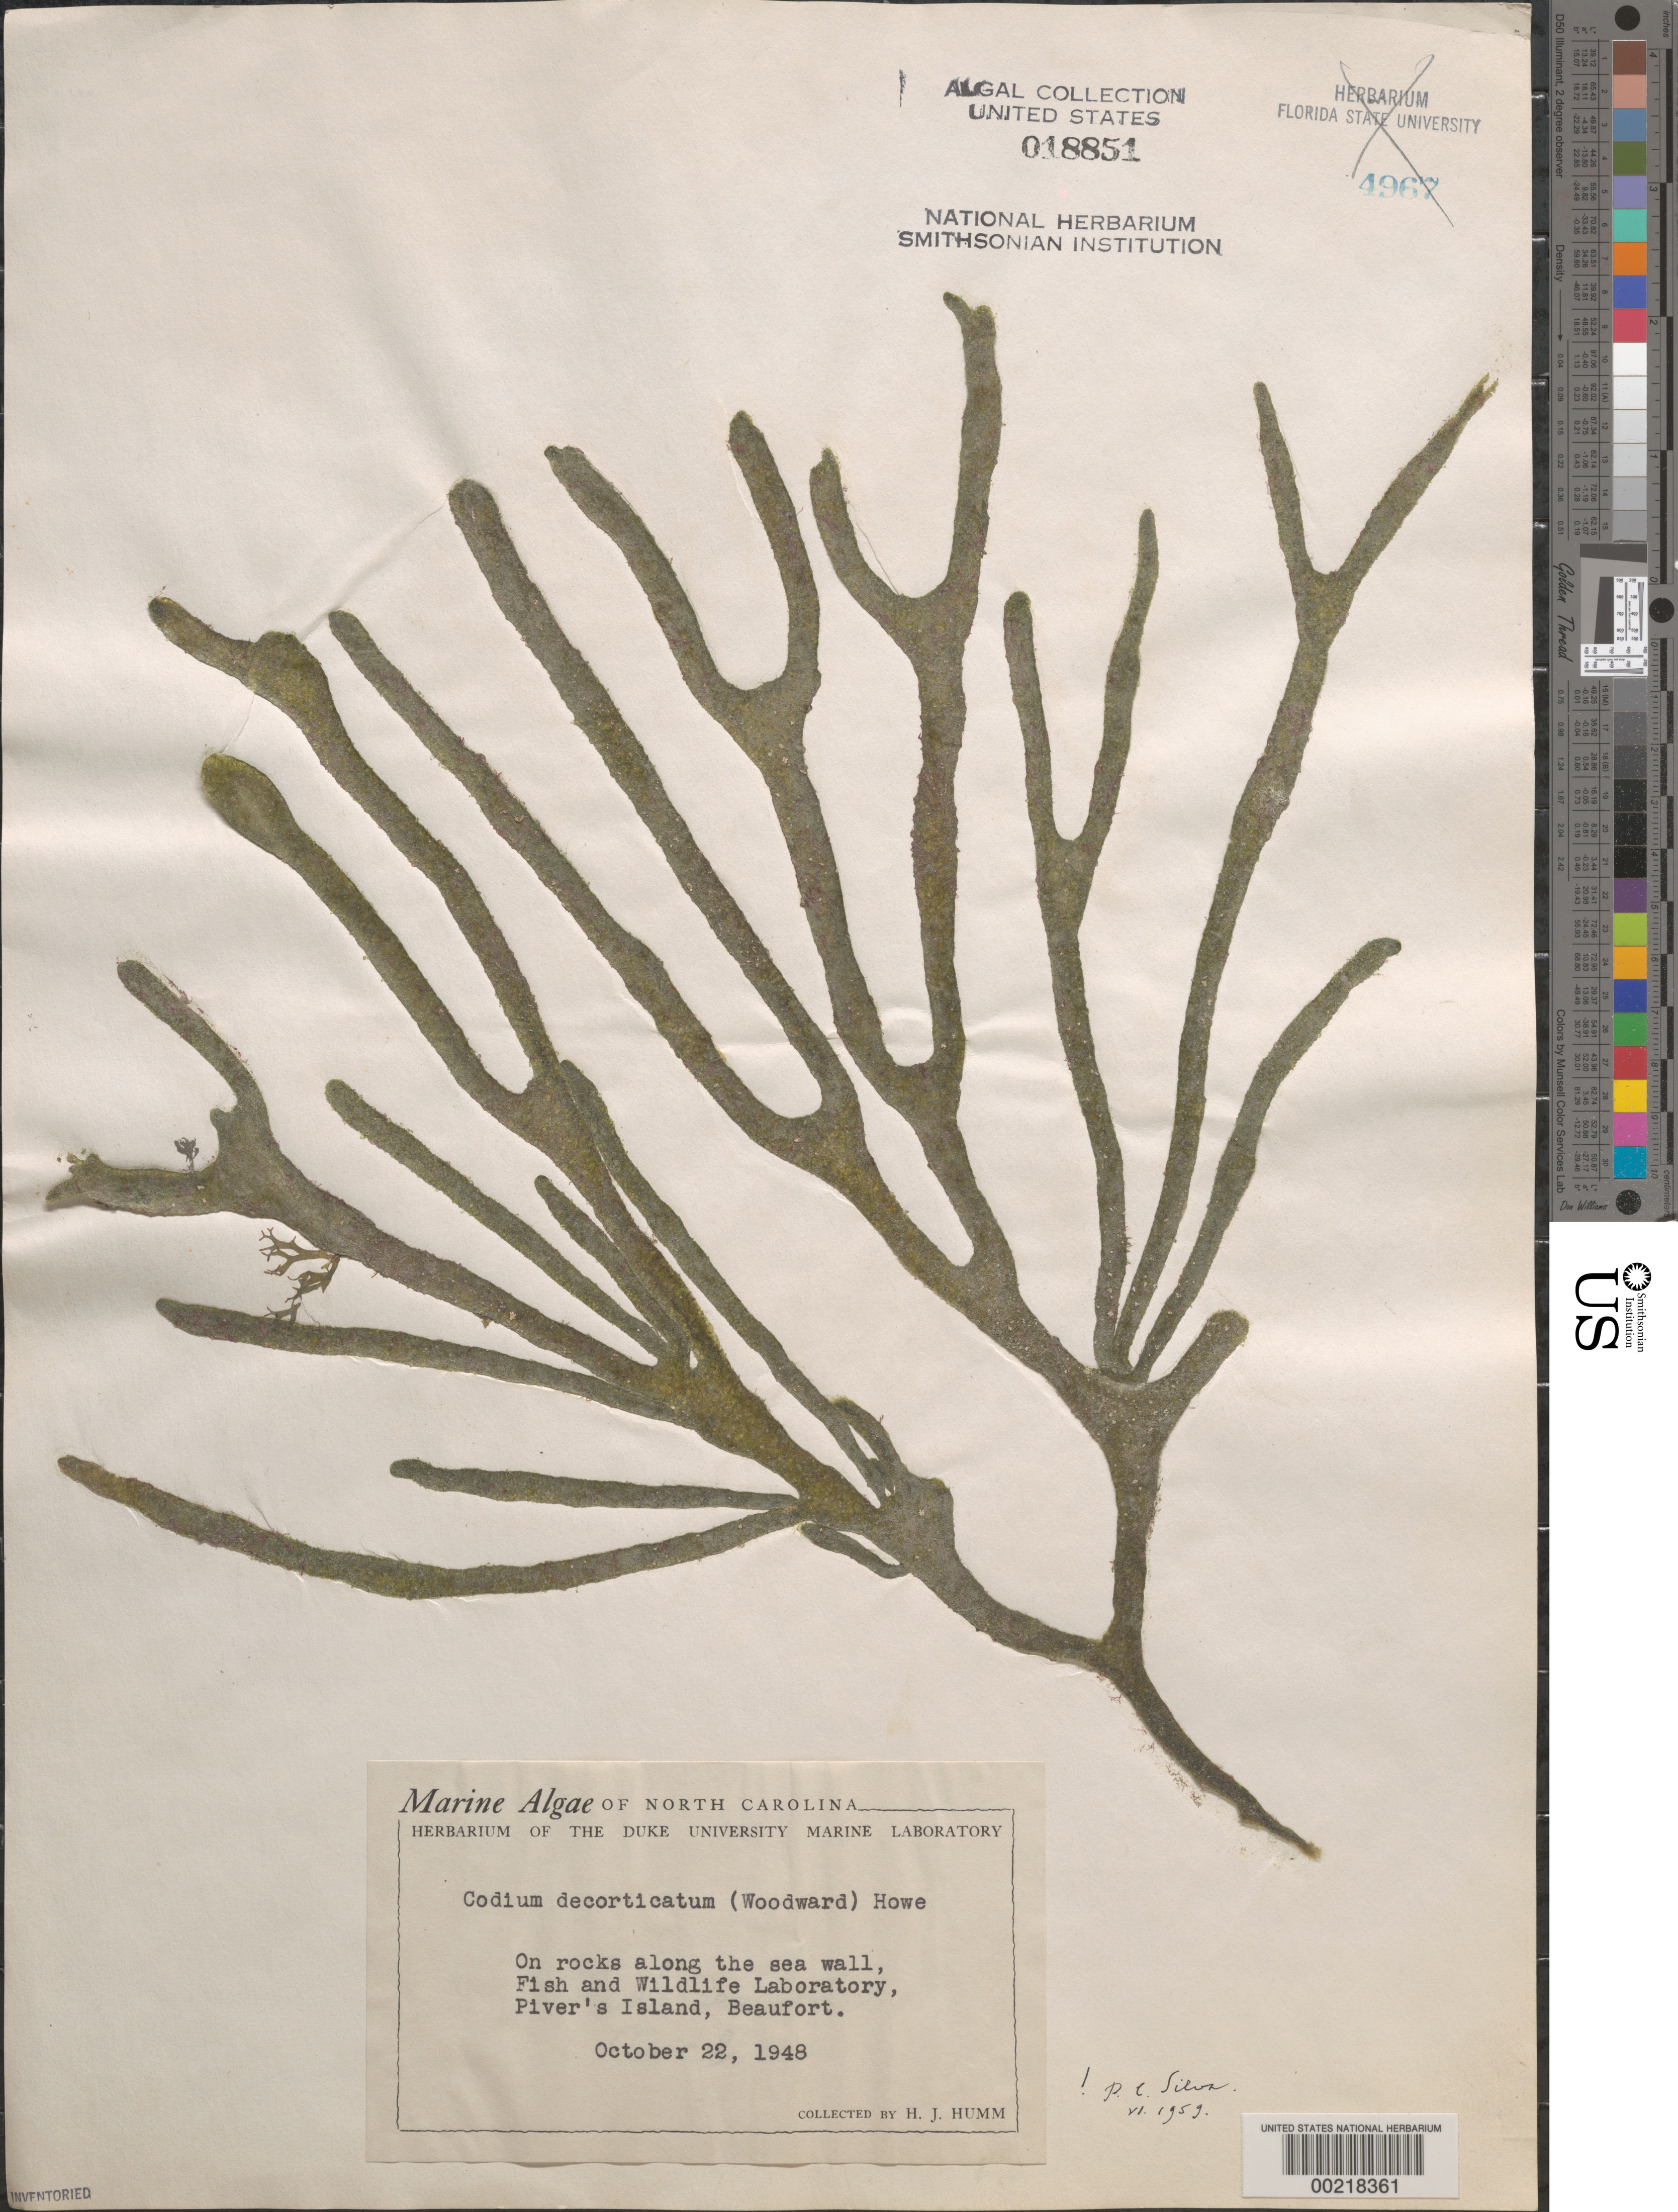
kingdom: Plantae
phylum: Chlorophyta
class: Ulvophyceae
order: Bryopsidales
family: Codiaceae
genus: Codium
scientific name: Codium decorticatum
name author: (Woodw.) M. Howe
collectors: H. J. Humm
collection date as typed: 22 Oct 1948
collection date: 1948-10-22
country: United States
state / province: North Carolina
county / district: Carteret County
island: Pivers Island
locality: Beaufort, Fish and Wildlife Laboratory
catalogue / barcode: US 18851